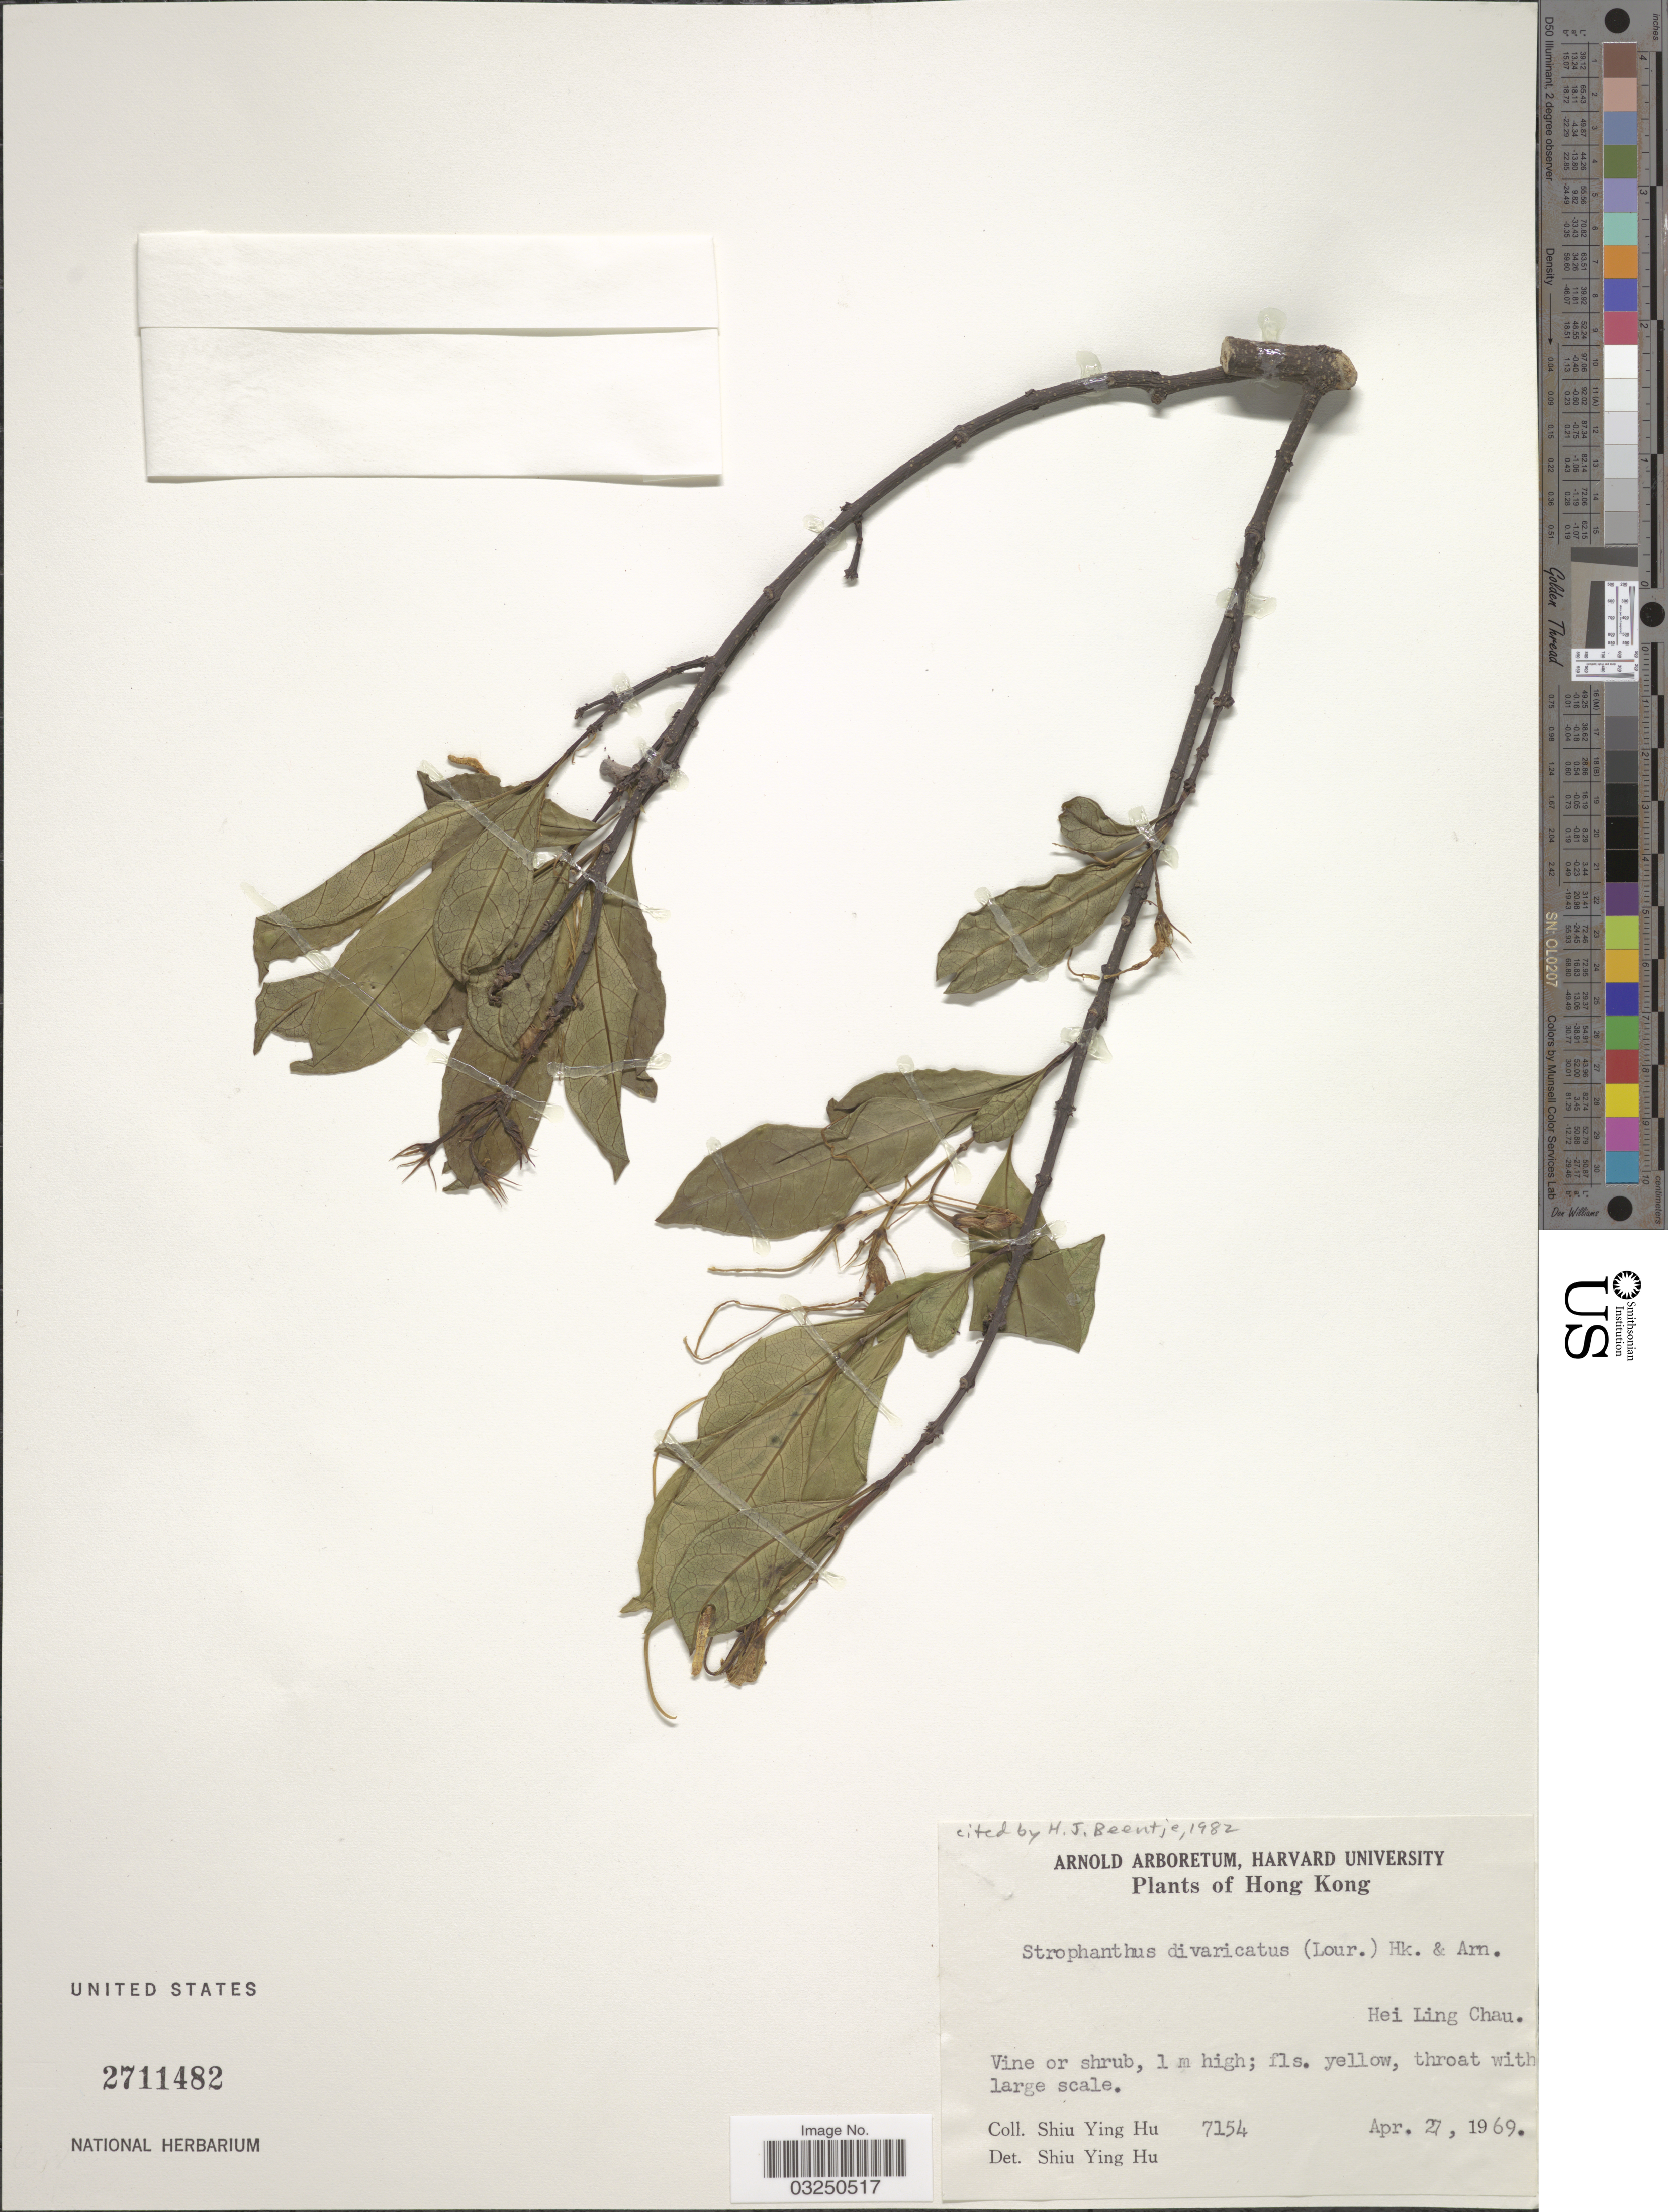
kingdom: Plantae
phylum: Tracheophyta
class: Magnoliopsida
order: Gentianales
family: Apocynaceae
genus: Strophanthus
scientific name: Strophanthus divaricatus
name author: (Lour.) Hook. & Arn.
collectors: S. Y. Hu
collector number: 7154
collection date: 1969-04-27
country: China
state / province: Hong Kong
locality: Hei Ling Chau.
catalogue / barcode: US 2711482